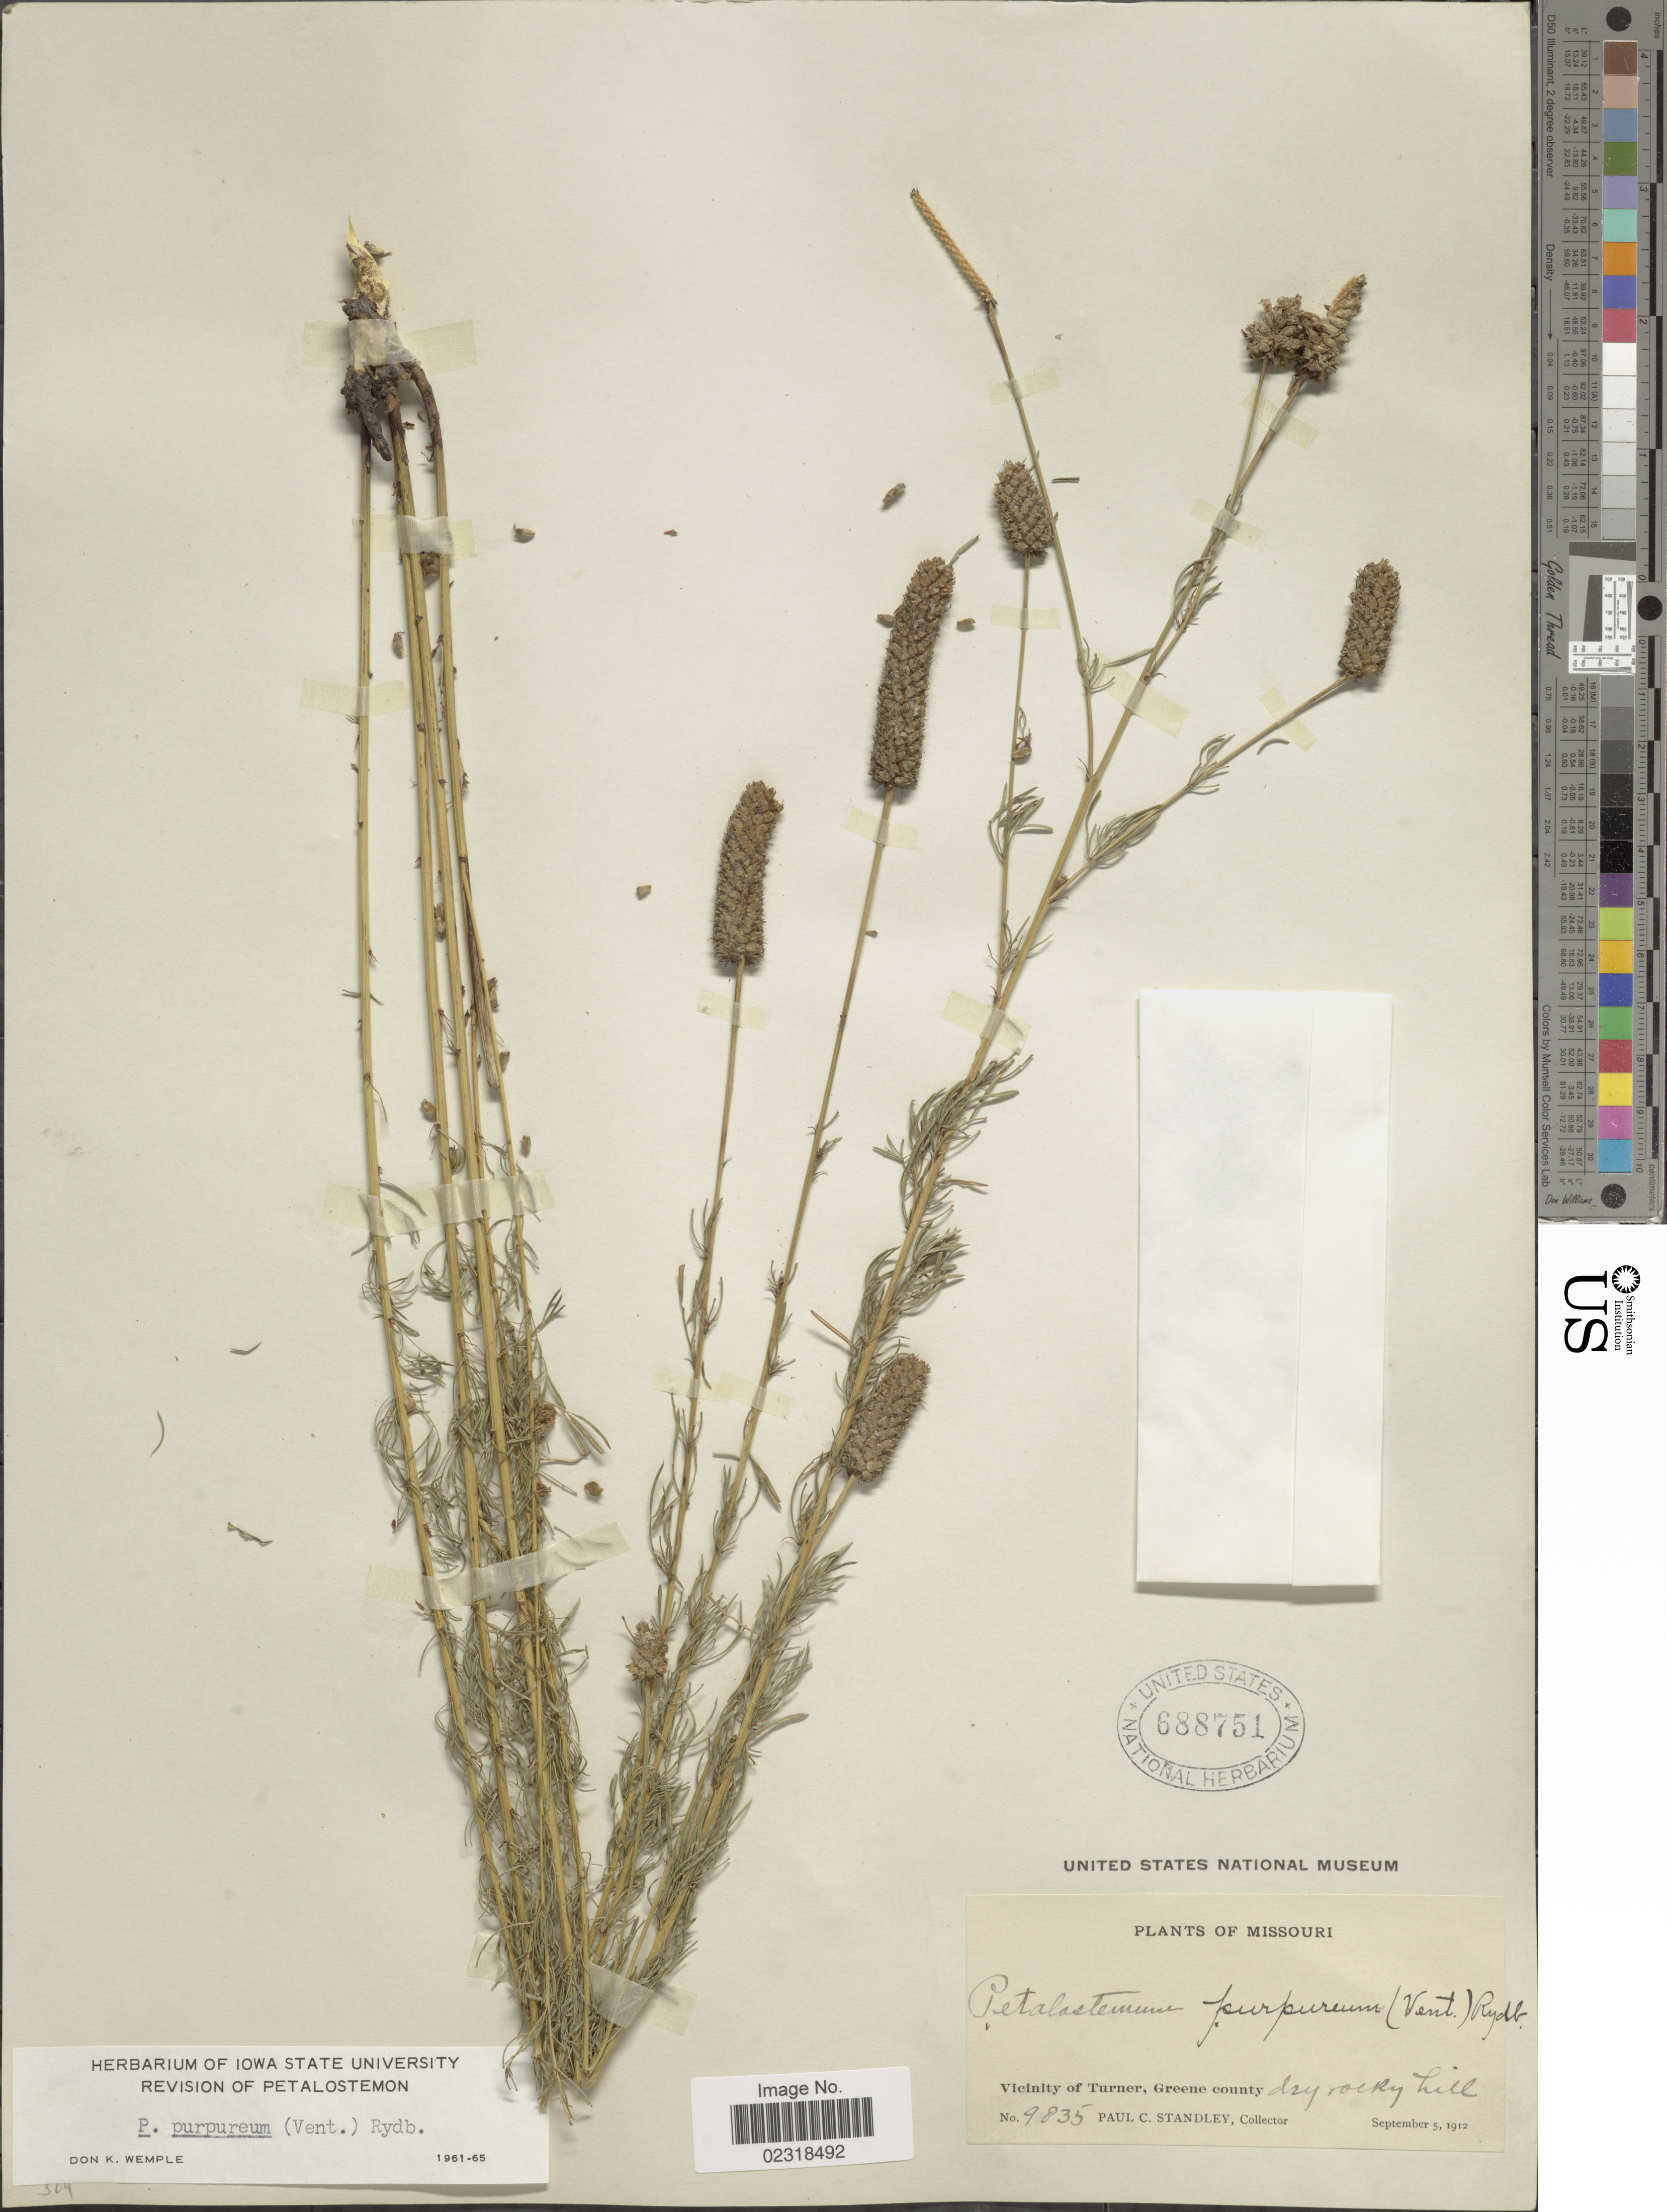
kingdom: Plantae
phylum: Tracheophyta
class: Magnoliopsida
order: Fabales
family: Fabaceae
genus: Dalea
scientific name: Dalea purpurea var. purpurea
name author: Vent.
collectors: P. C. Standley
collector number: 9835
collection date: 1912-09-05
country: United States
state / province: Missouri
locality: Vicinity of Turner, Greene County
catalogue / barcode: US 688751